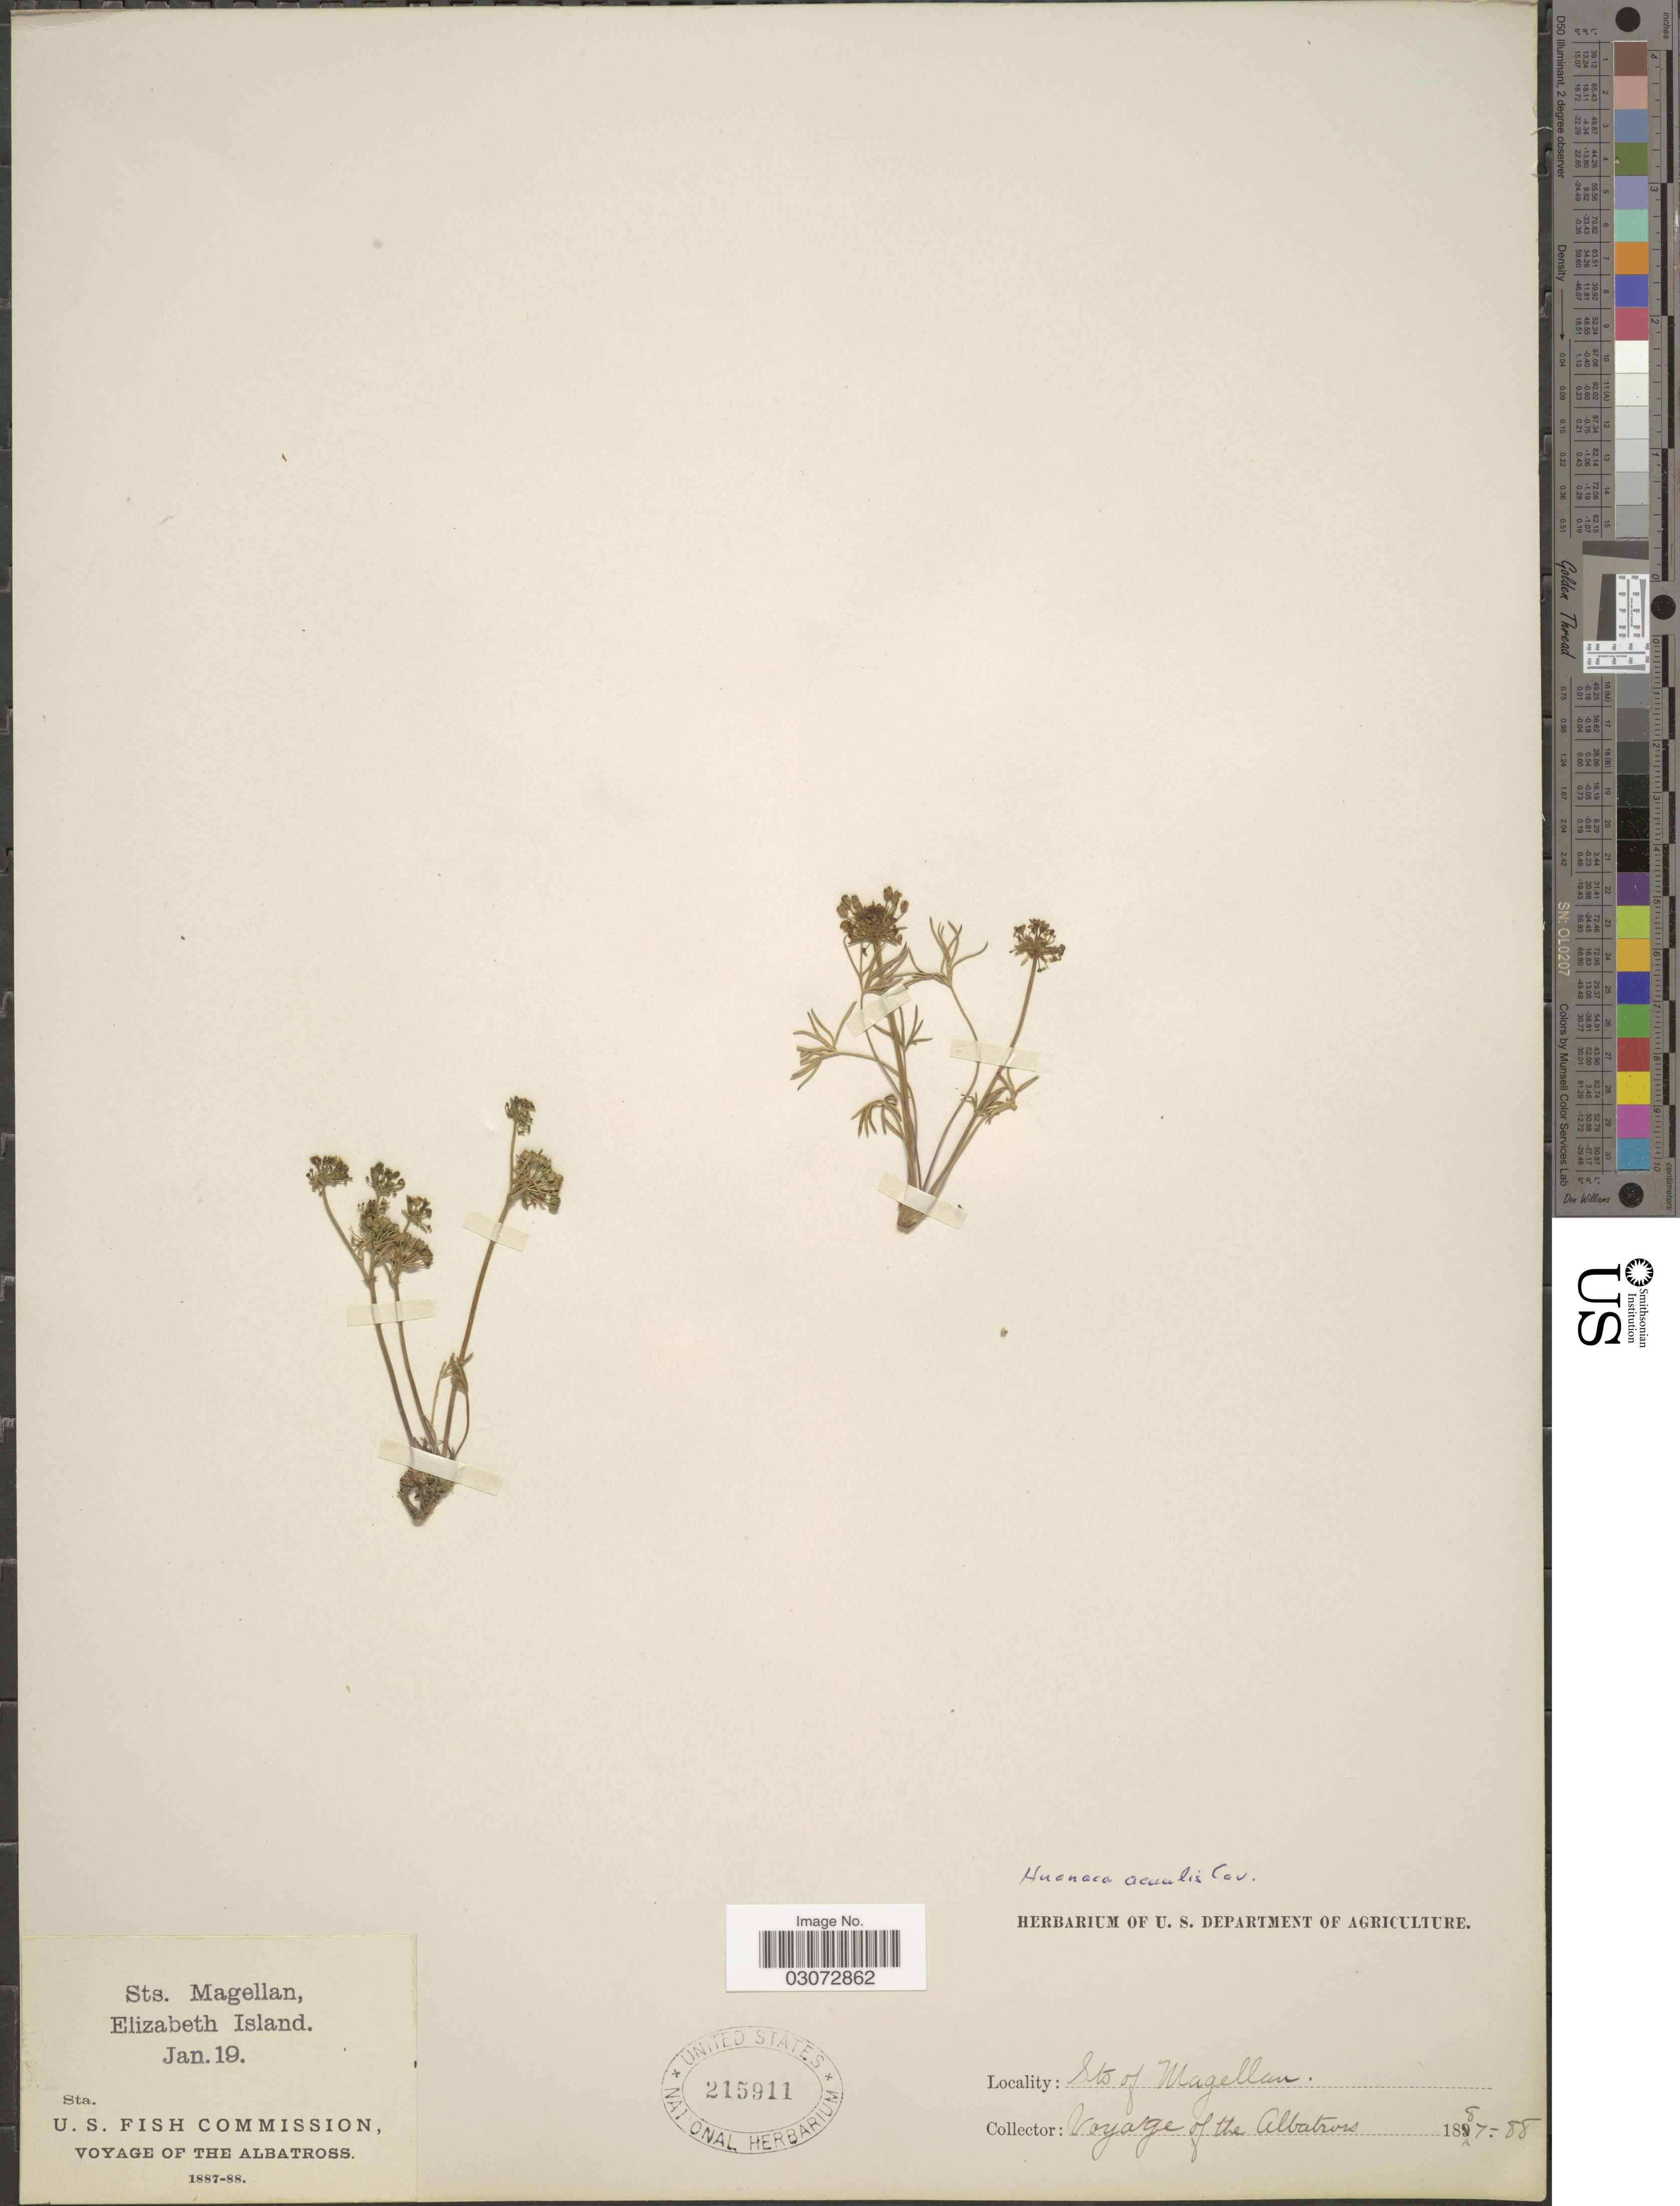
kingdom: Plantae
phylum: Tracheophyta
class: Magnoliopsida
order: Apiales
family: Apiaceae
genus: Huanaca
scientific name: Huanaca acaulis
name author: Cav.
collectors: "The Albatross"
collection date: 1887-01-19/1888-01-19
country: Chile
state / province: Magallanes y de la Antártica Chilena (XII)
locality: Sts. Magellan. Elizabeth Island.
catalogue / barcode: US 215911